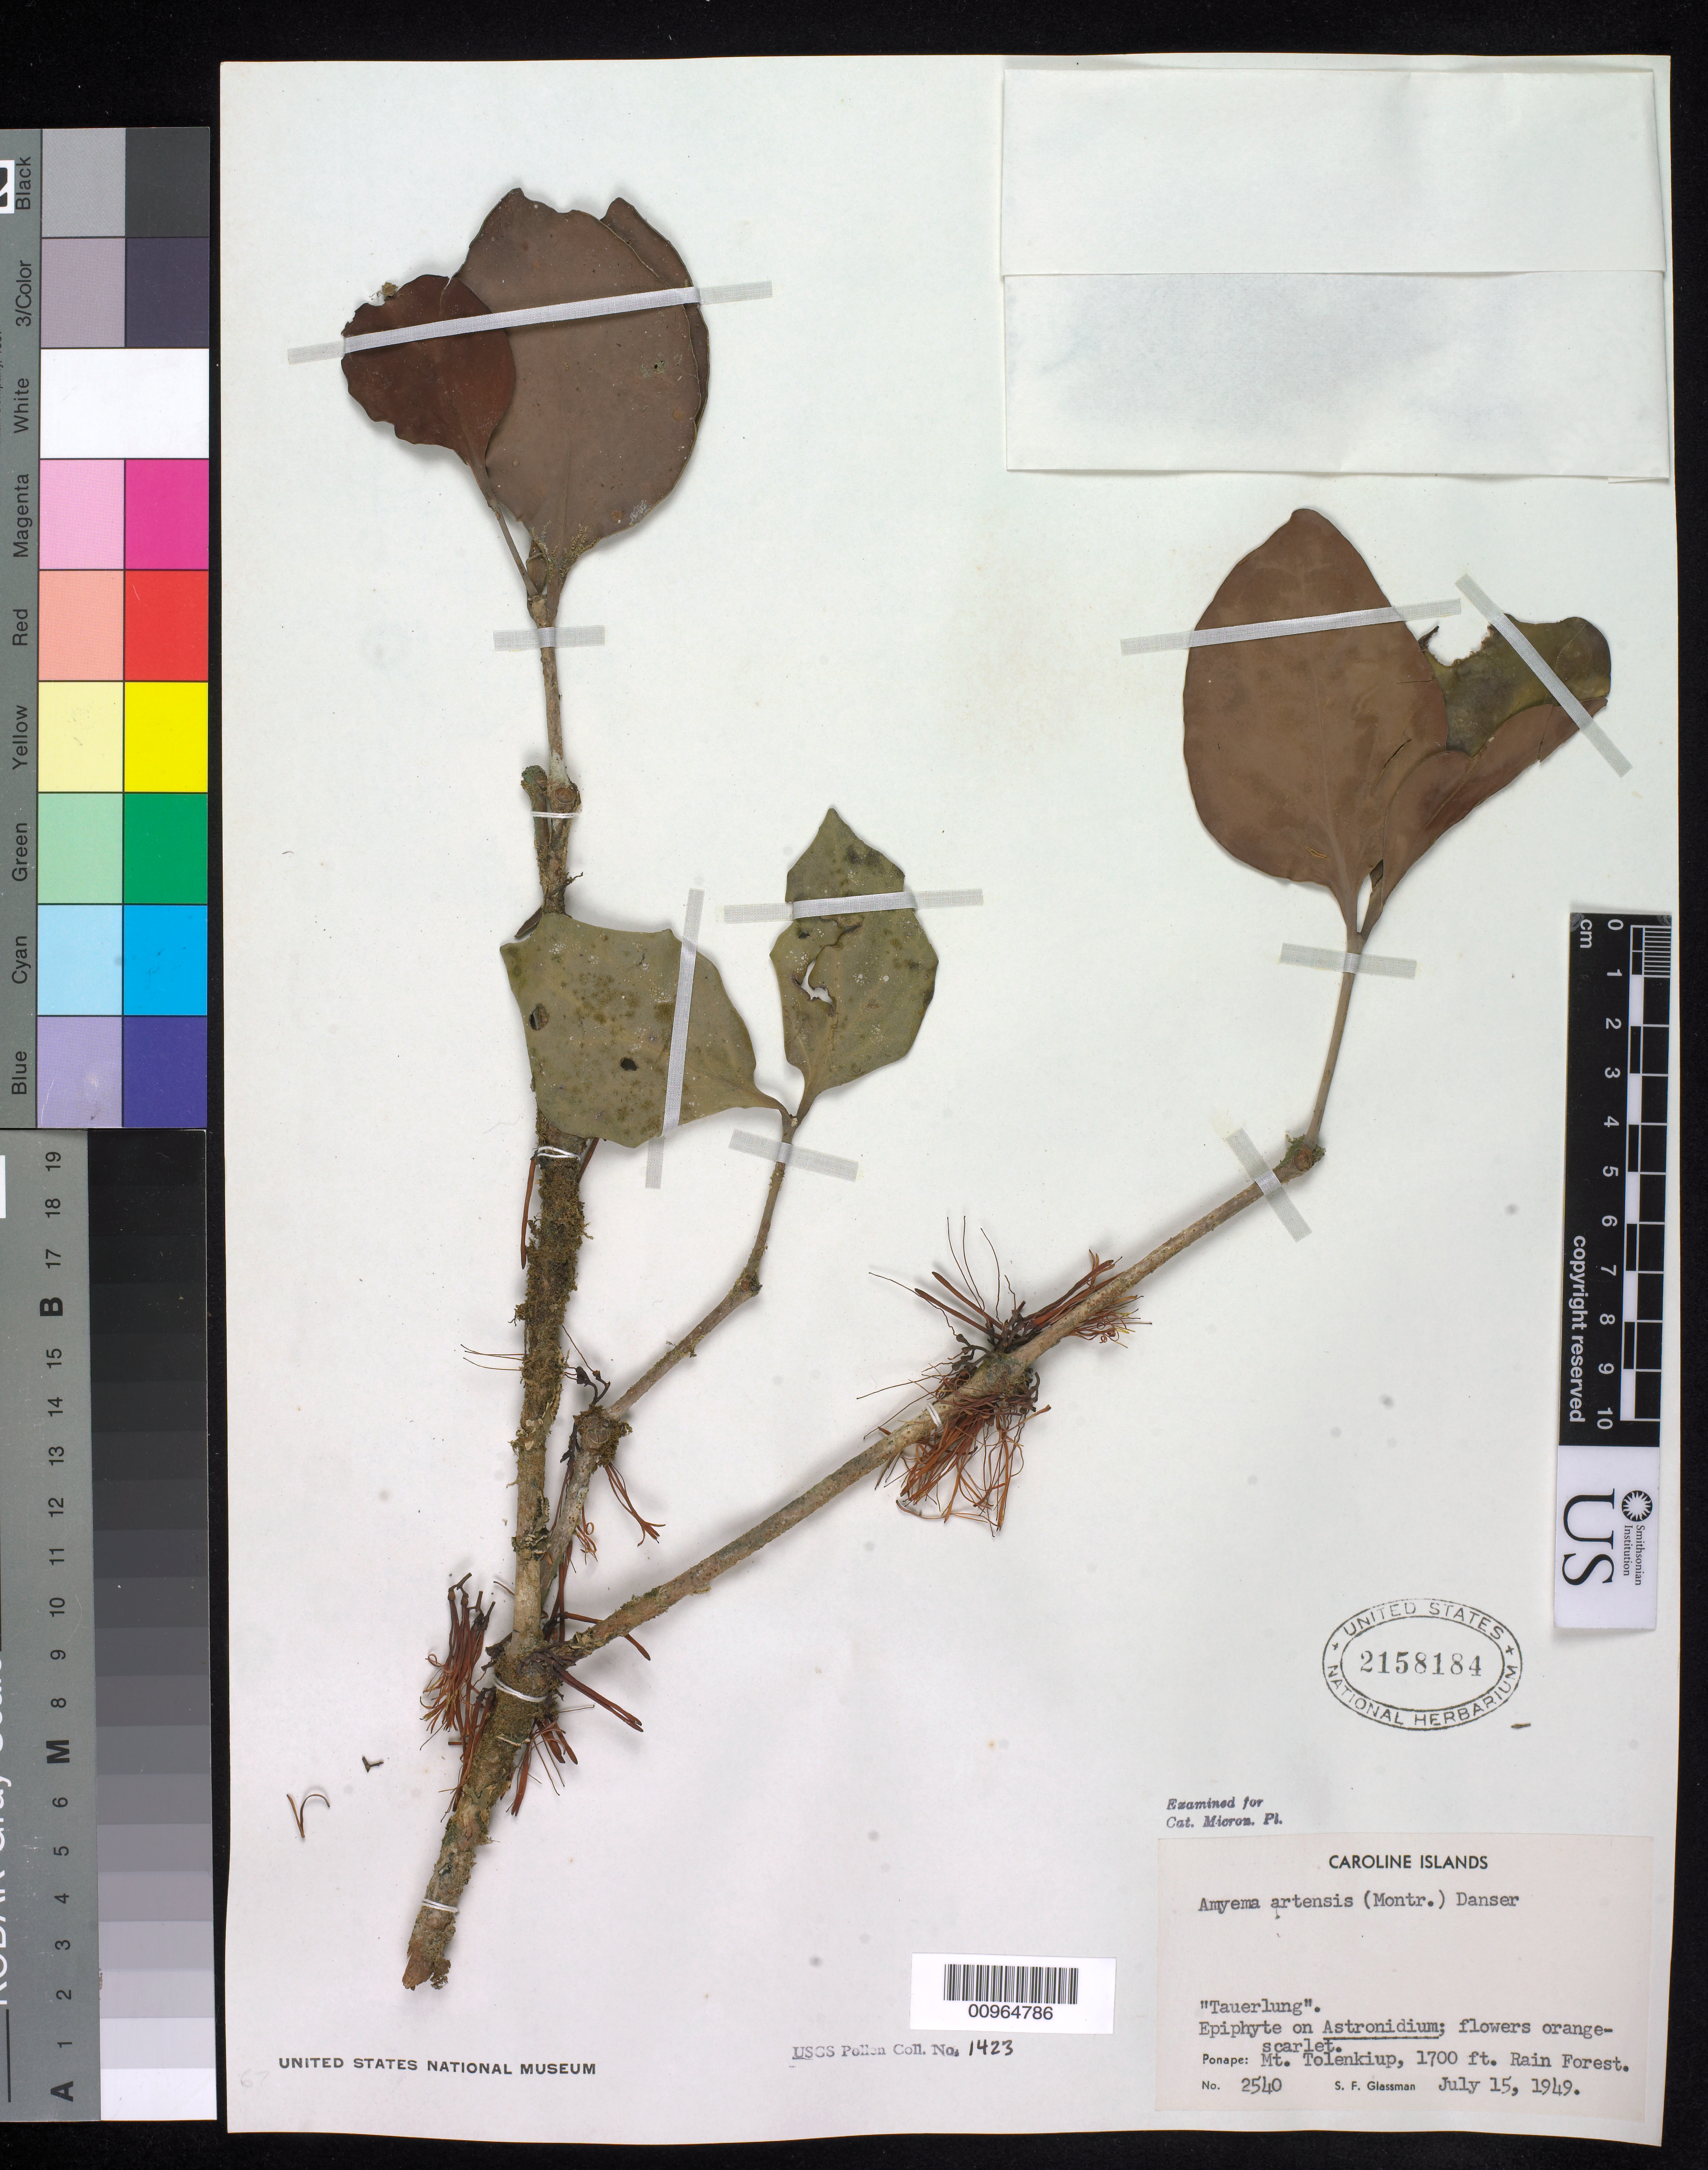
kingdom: Plantae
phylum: Tracheophyta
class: Magnoliopsida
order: Santalales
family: Loranthaceae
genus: Amyema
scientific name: Amyema artensis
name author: Danser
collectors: S. F. Glassman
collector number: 2540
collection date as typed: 15 Jul 1949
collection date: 1949-07-15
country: Micronesia, Federated States of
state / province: Pohnpei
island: Pohnpei [Ponape]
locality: Mt. Tolenkiup. Rain Forest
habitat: Rainforest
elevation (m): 518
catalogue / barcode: US 2158184